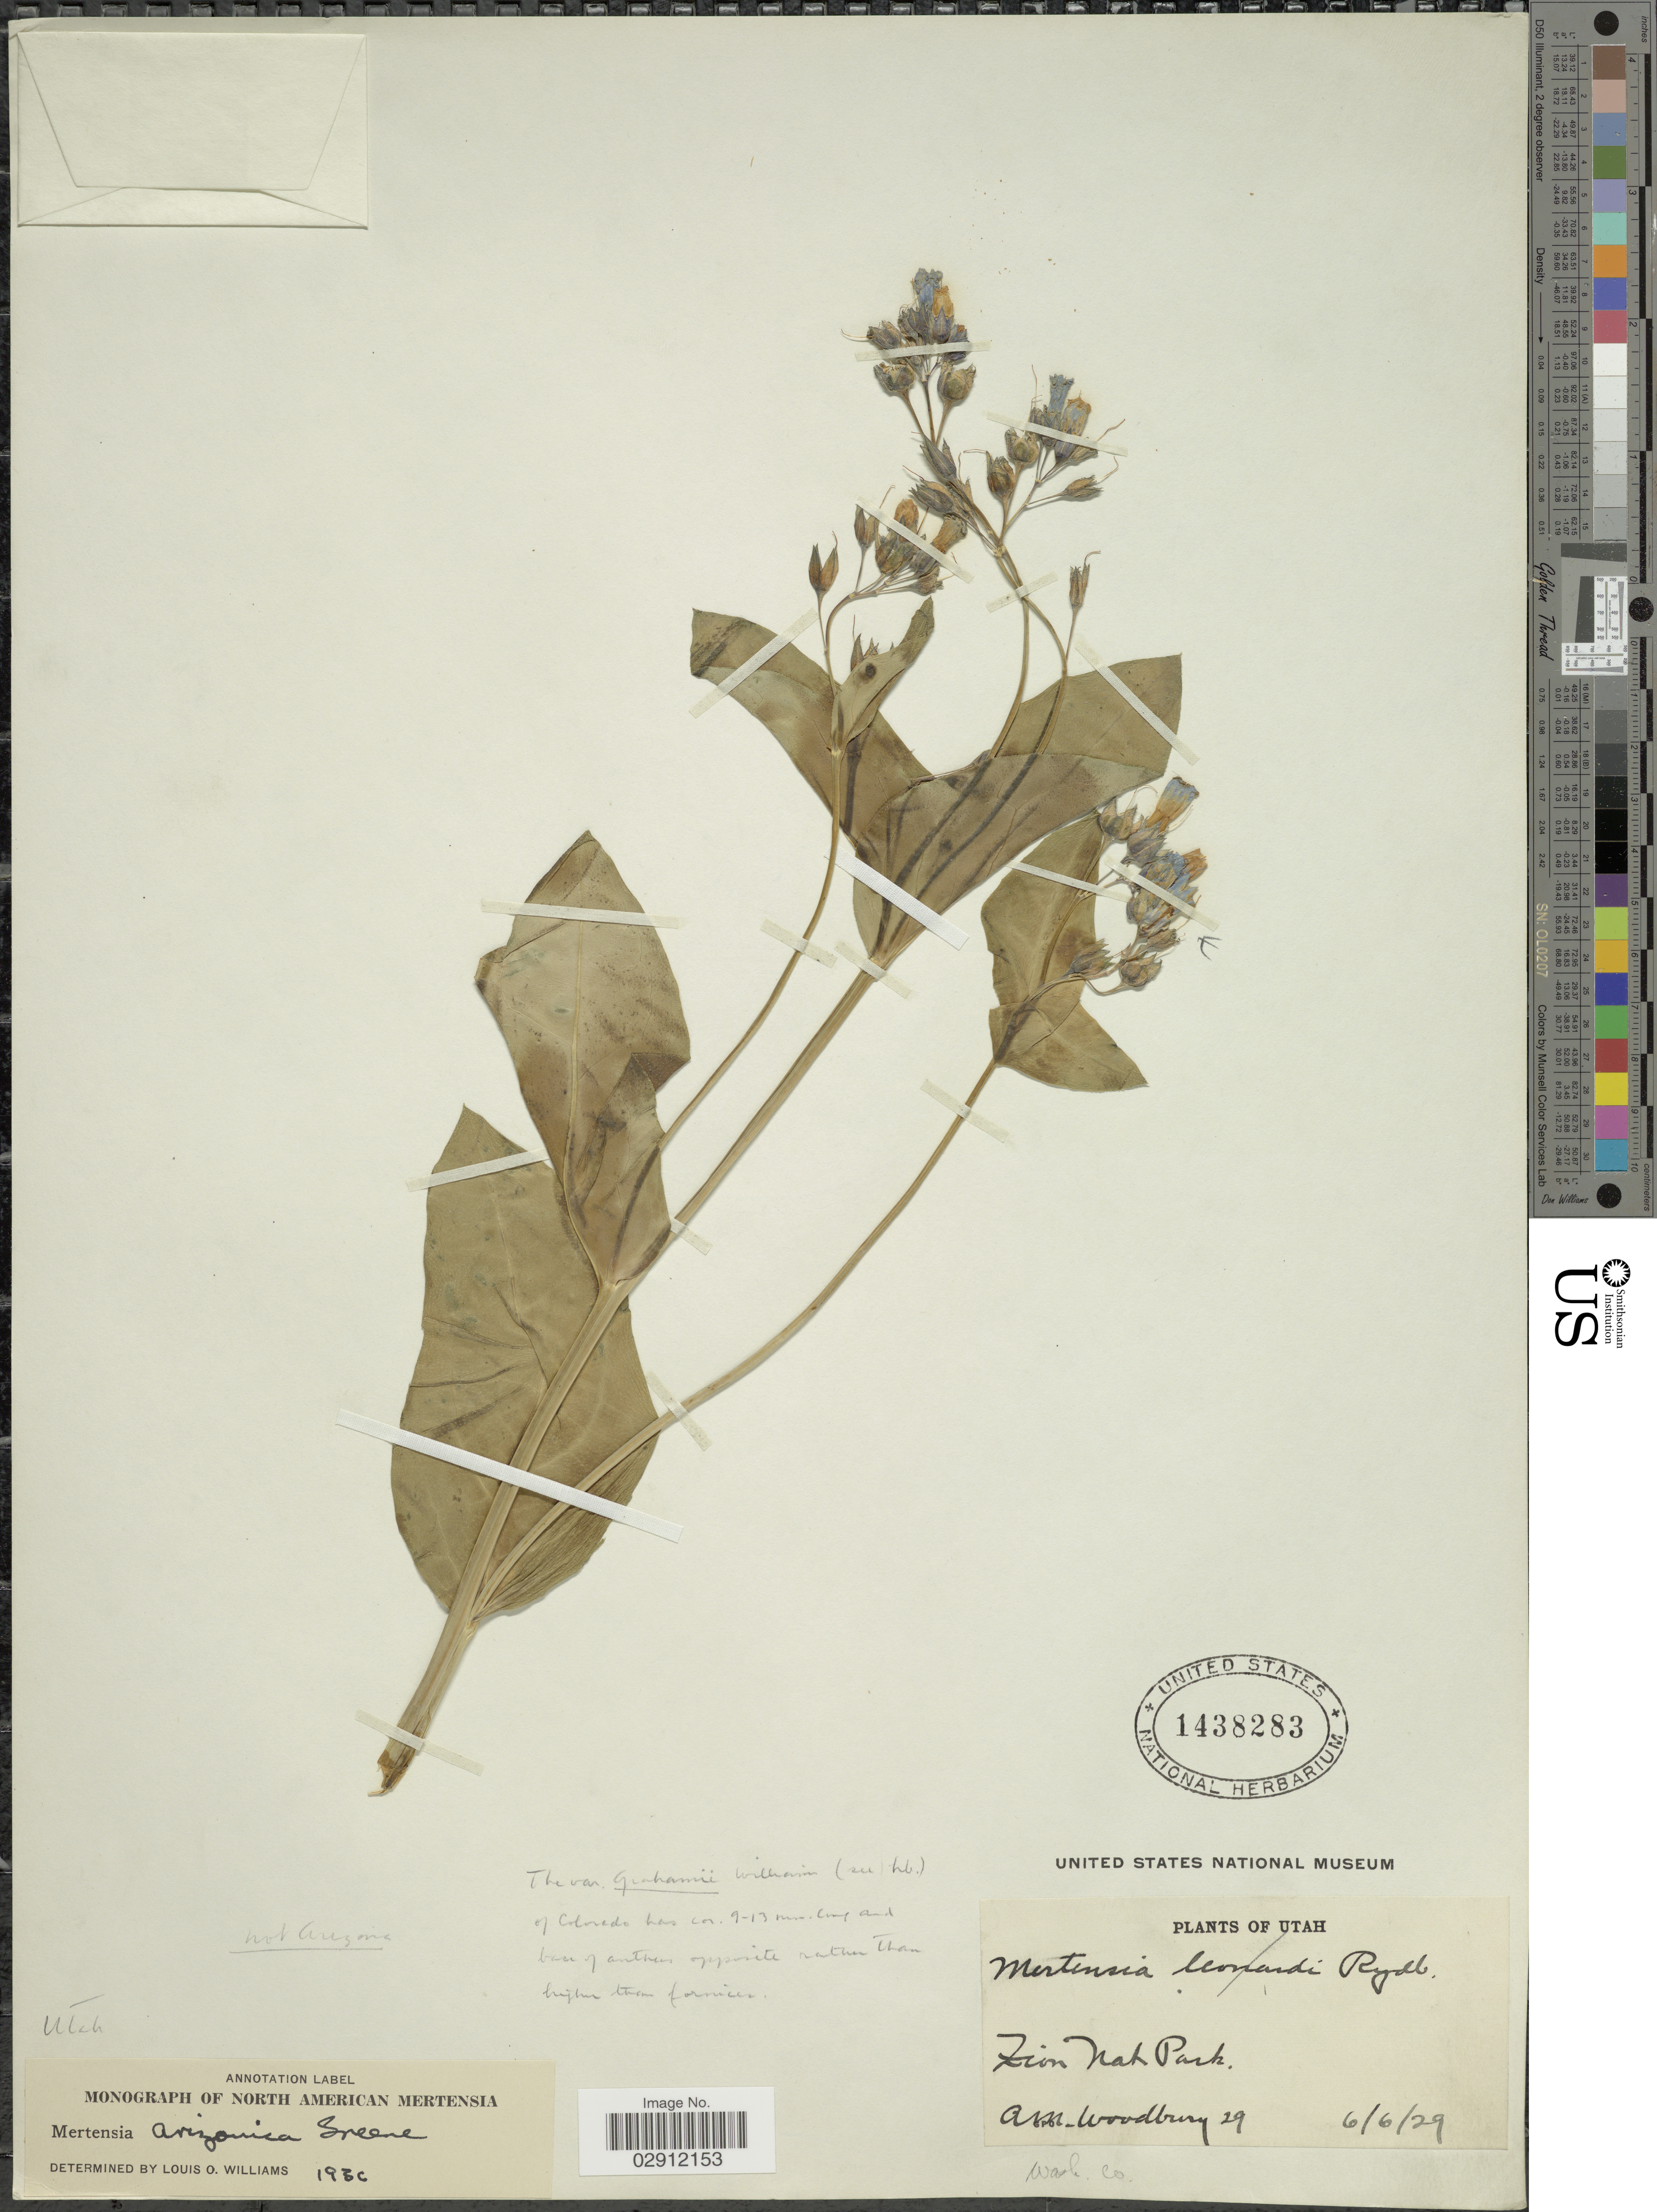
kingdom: Plantae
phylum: Tracheophyta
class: Magnoliopsida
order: Boraginales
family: Boraginaceae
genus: Mertensia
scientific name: Mertensia arizonica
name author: Greene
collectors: A. M. Woodbury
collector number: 29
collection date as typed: Transcribed d/m/y: 6/6/29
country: United States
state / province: Utah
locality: Zion Nat Park. Wash. Co.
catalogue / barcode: US 1438283